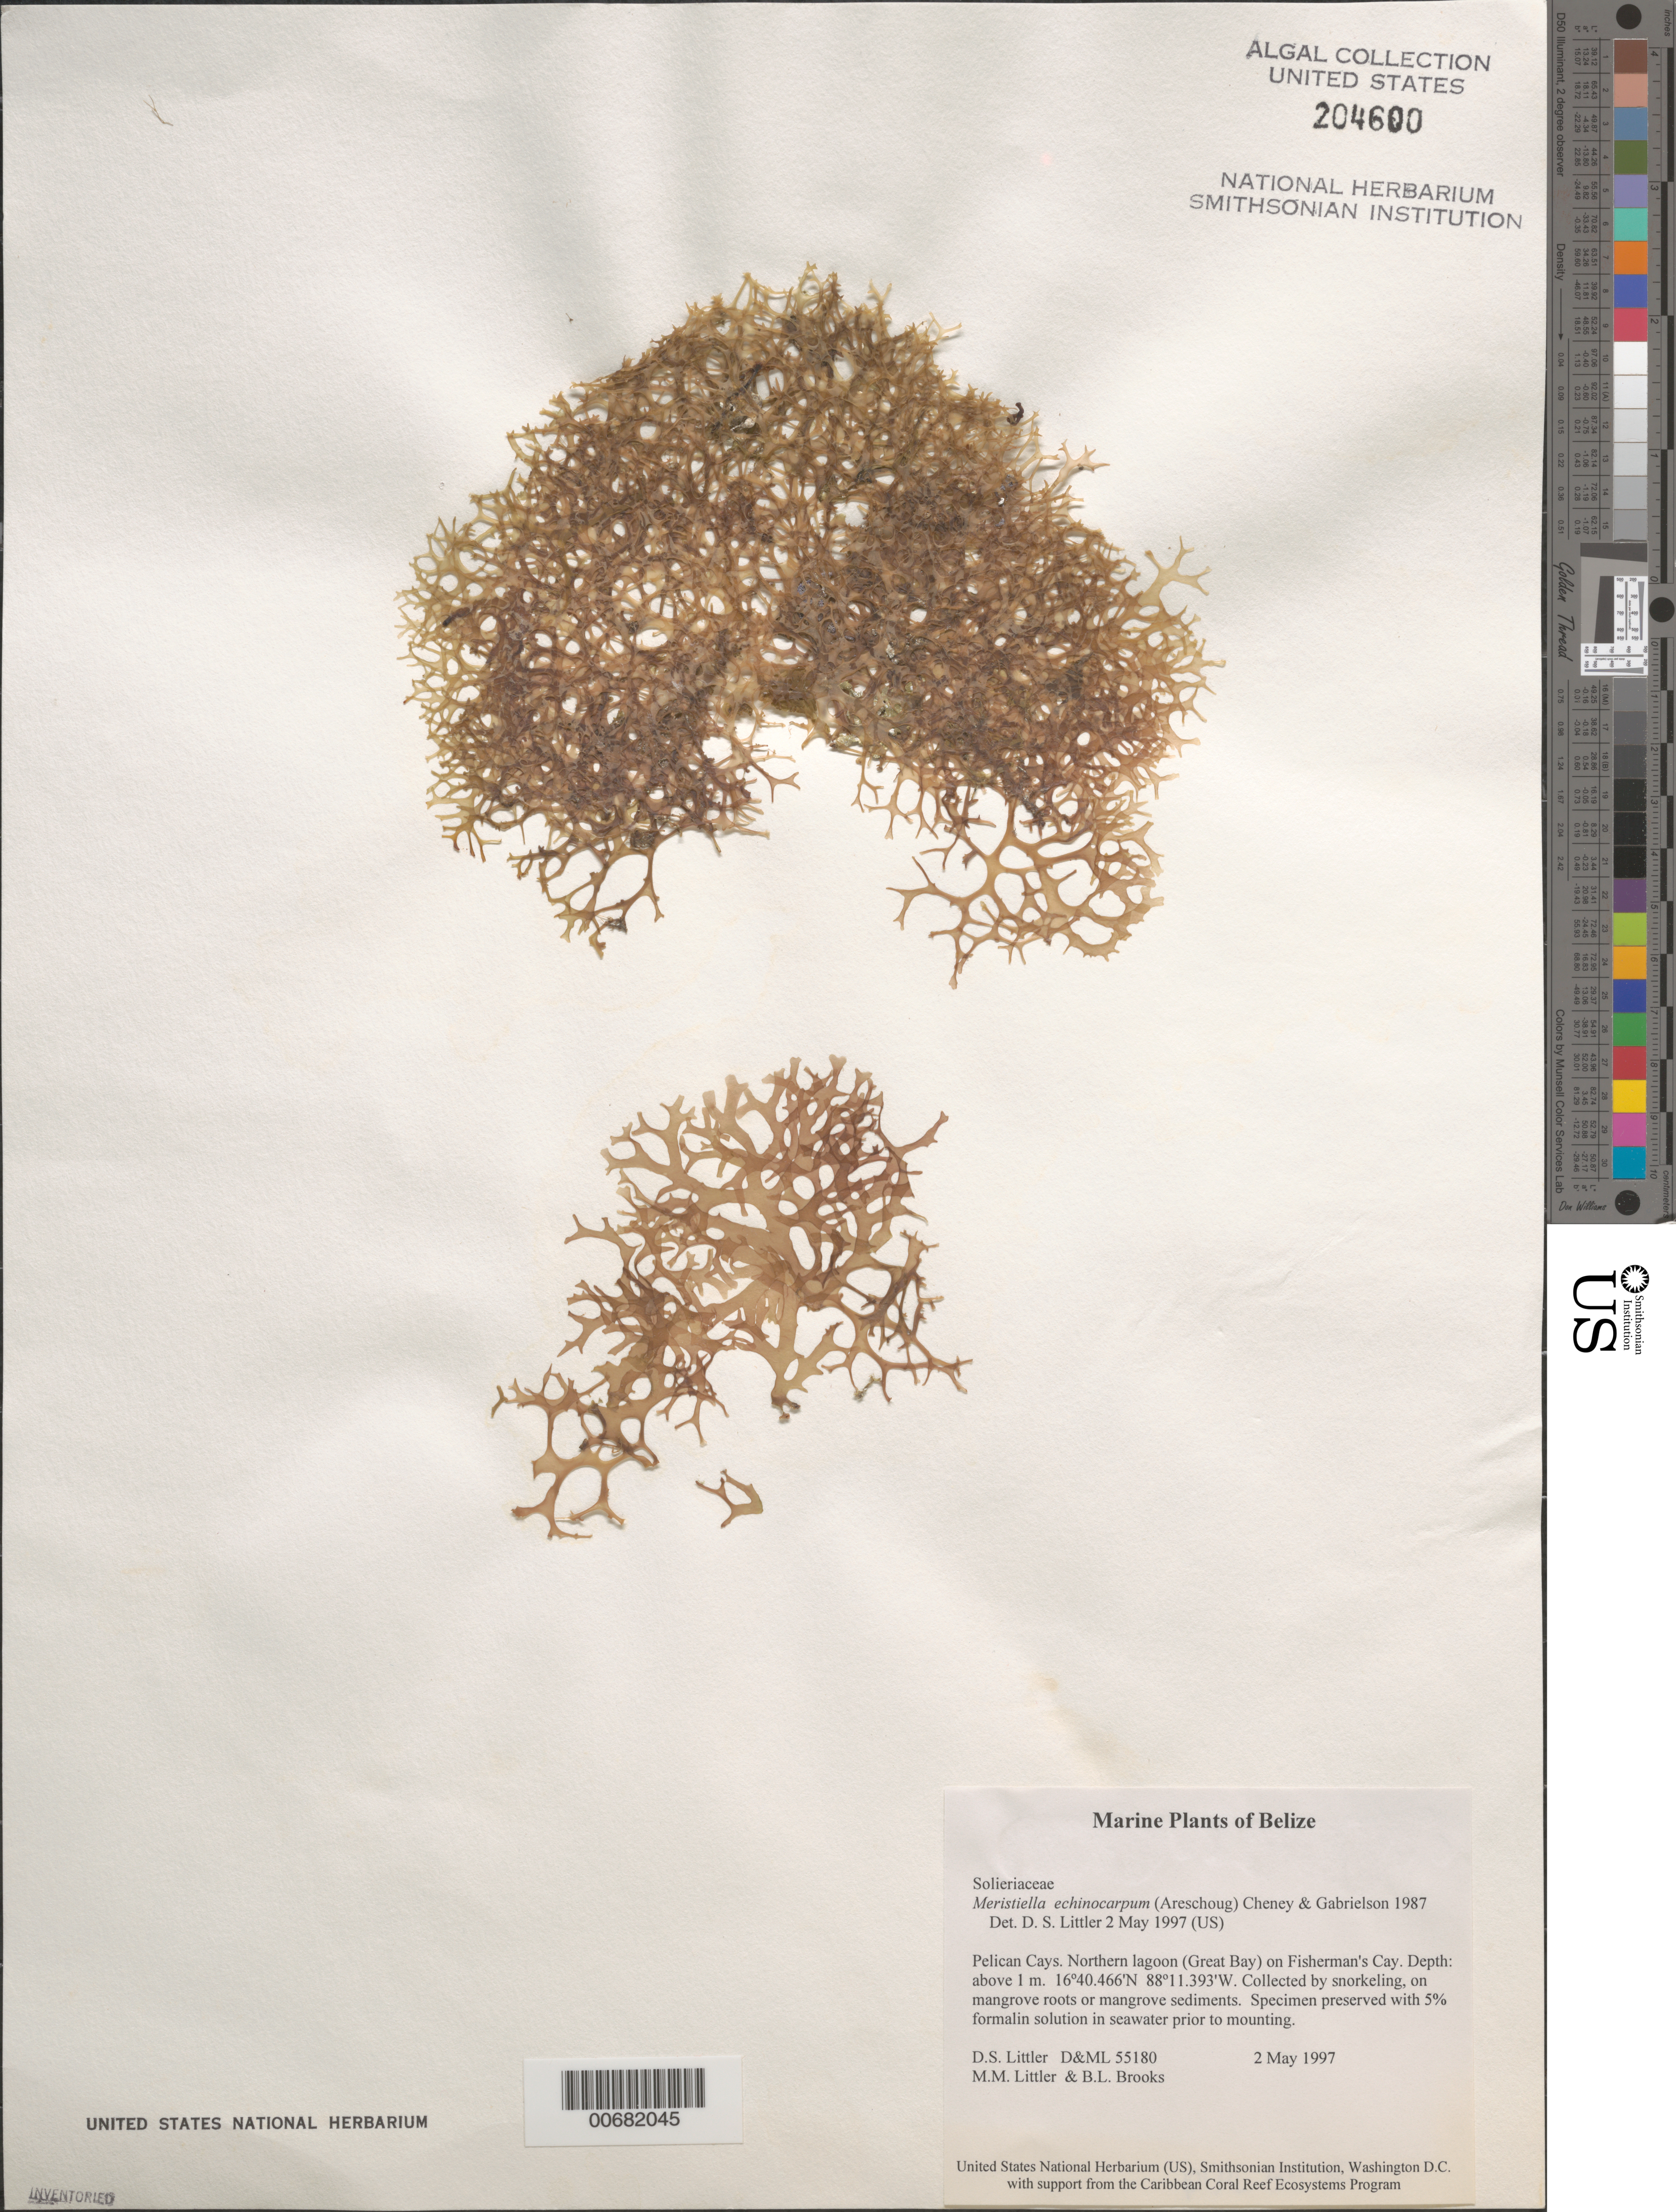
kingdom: Plantae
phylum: Rhodophyta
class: Florideophyceae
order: Gigartinales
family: Solieriaceae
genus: Meristotheca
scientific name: Meristotheca gelidium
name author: (J. Agardh) E.J. Faye & Masuda in E.J. Faye et al.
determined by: Algae name updating Project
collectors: D. S. Littler, M. M. Littler & B. Brooks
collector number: D&ML 55180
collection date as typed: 02 May 1997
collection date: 1997-05-02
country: Belize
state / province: Stann Creek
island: Fisherman Cay [Fisherman's Cay]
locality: Great Bay (northern lagoon)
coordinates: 16 40.466' N, 88 11.393' W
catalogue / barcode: US 204600